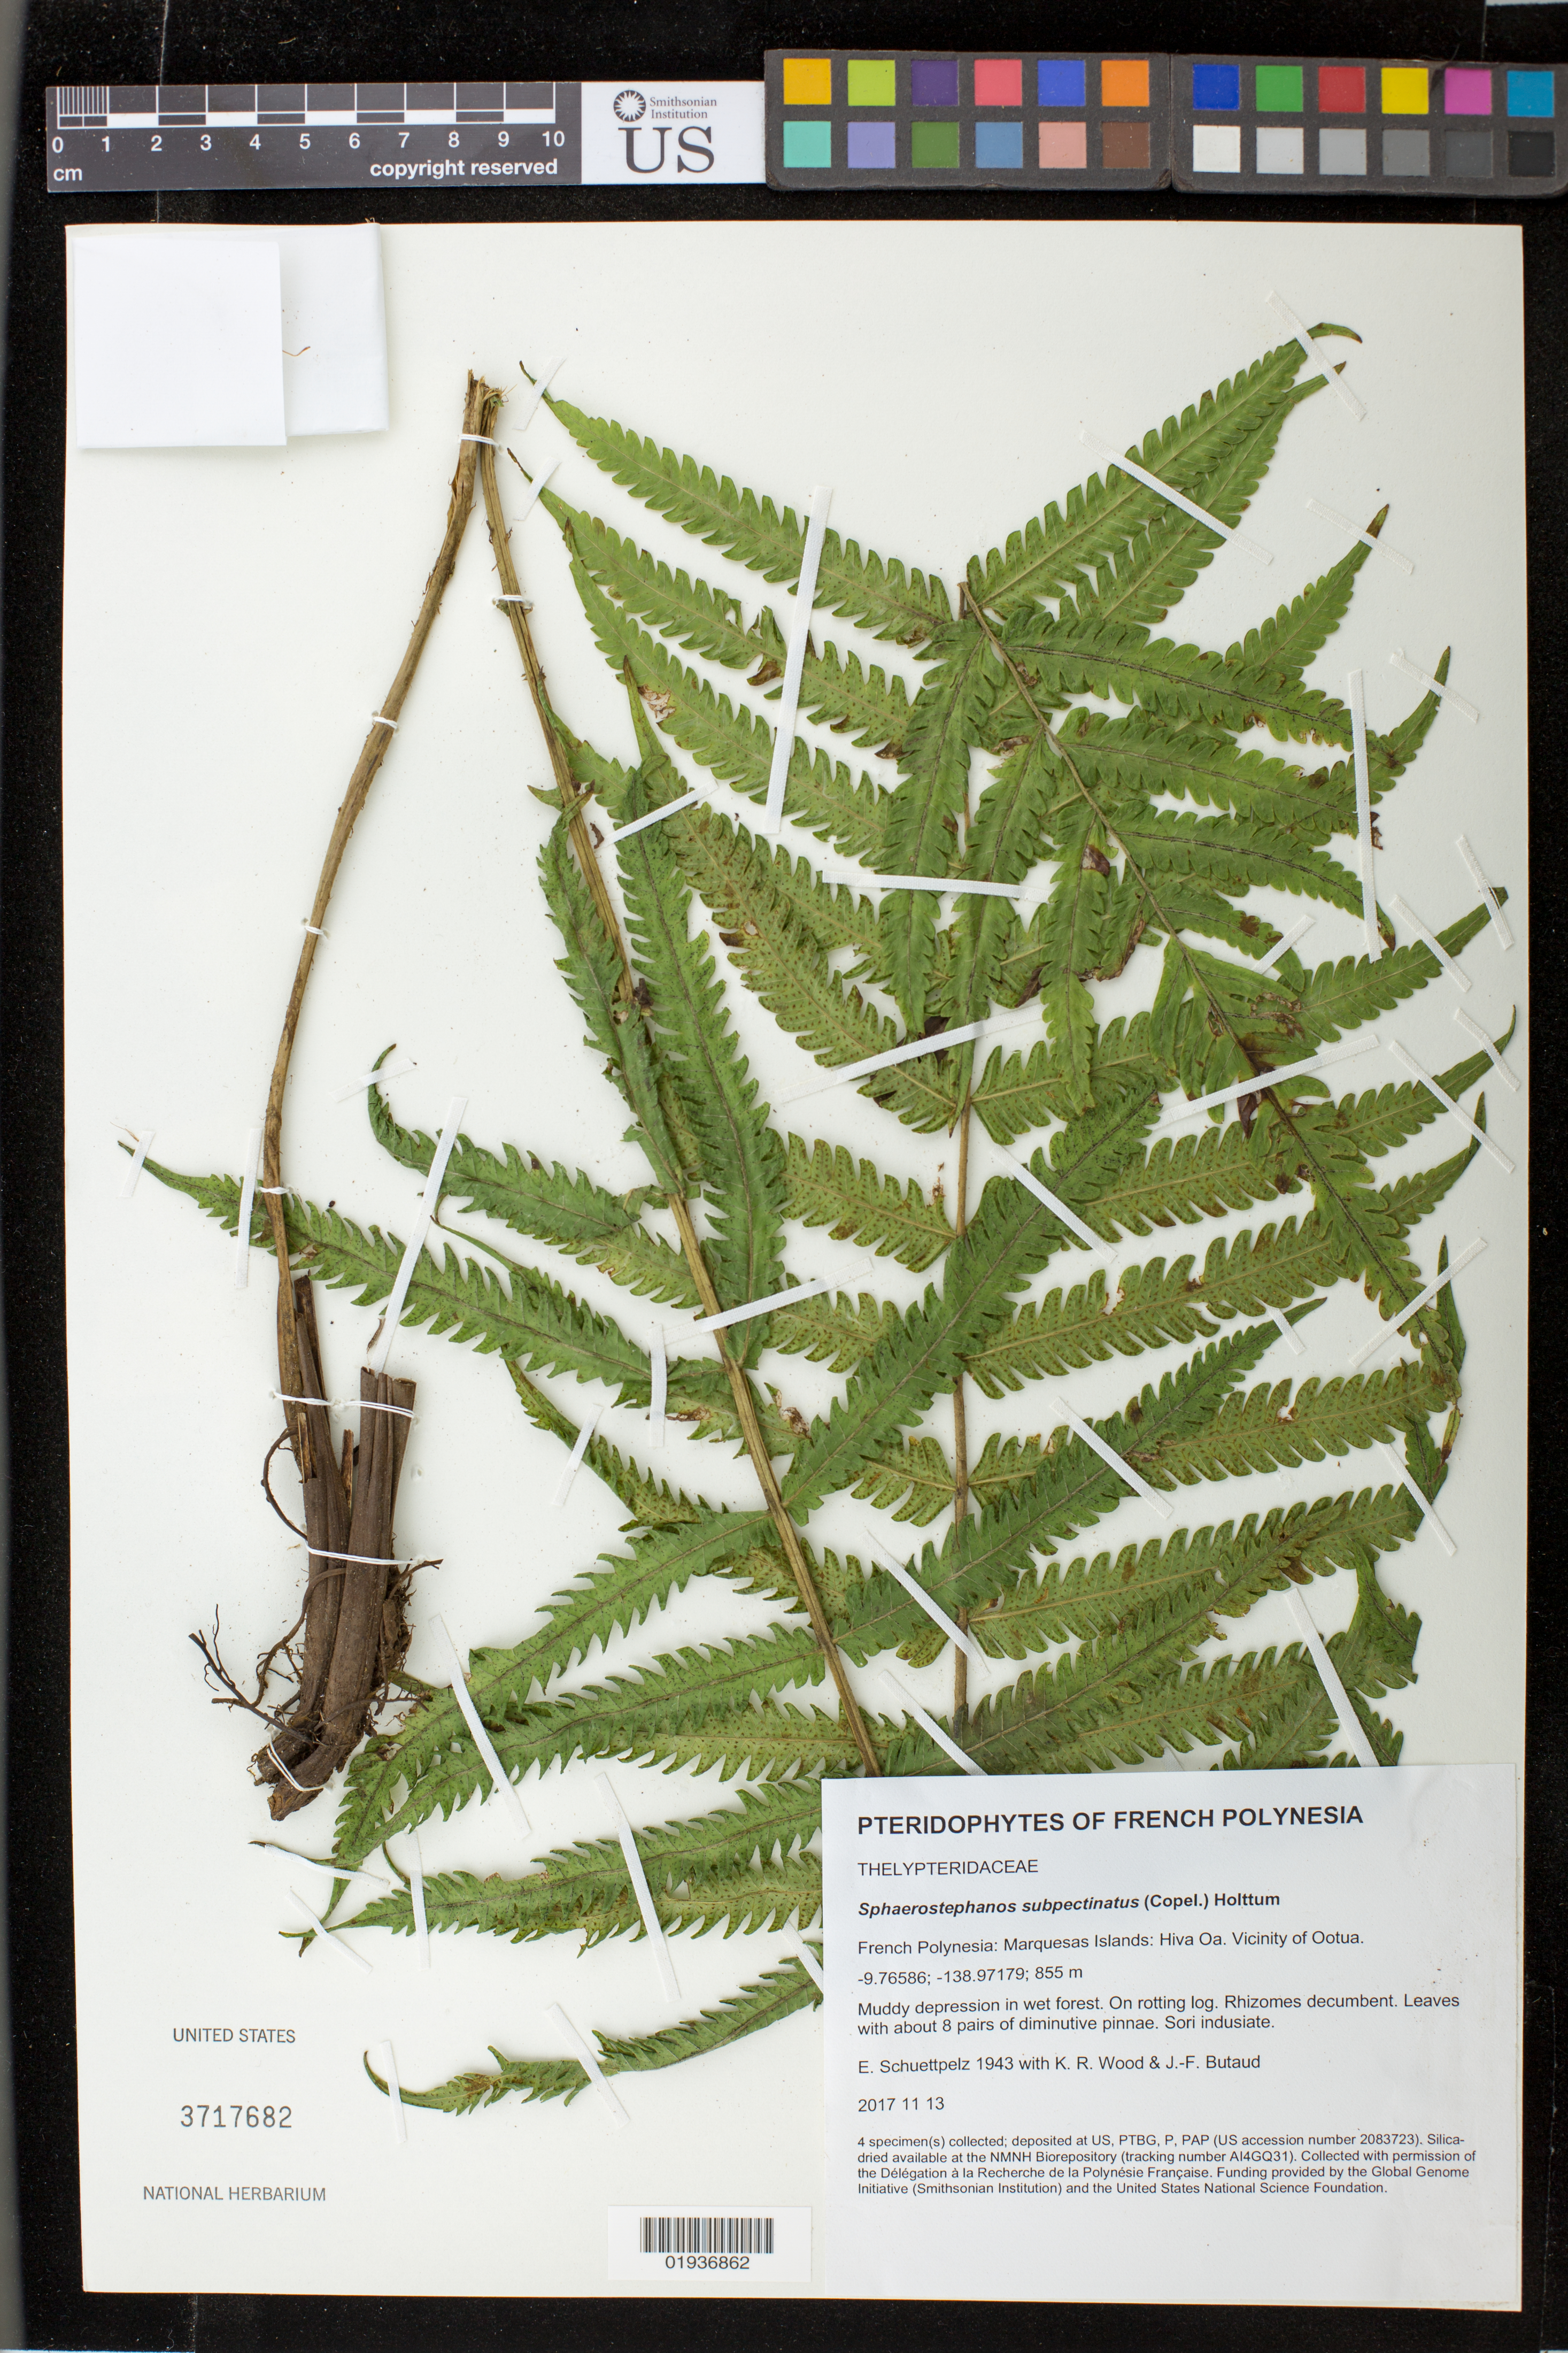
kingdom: Plantae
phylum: Tracheophyta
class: Polypodiopsida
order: Polypodiales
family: Thelypteridaceae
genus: Sphaerostephanos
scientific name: Sphaerostephanos subpectinatus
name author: (Copel.) Holttum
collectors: E. Schuettpelz, K. R. Wood & J. -F. Butaud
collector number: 1943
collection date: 2017-11-13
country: French Polynesia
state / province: Marquesas Islands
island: Hiva Oa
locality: Vicinity of Ootua.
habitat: Muddy depression in wet forest.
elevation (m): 855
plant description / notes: Collected with permission of the Délégation à la Recherche de la Polynésie Française. Funding provided by the Global Genome Initiative (Smithsonian Institution) and the United States National Science Foundation. Silica dried tissue stored at AI4GQ31 in the NMNH Biorepository, Smithsonian Institution.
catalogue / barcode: US 3717682